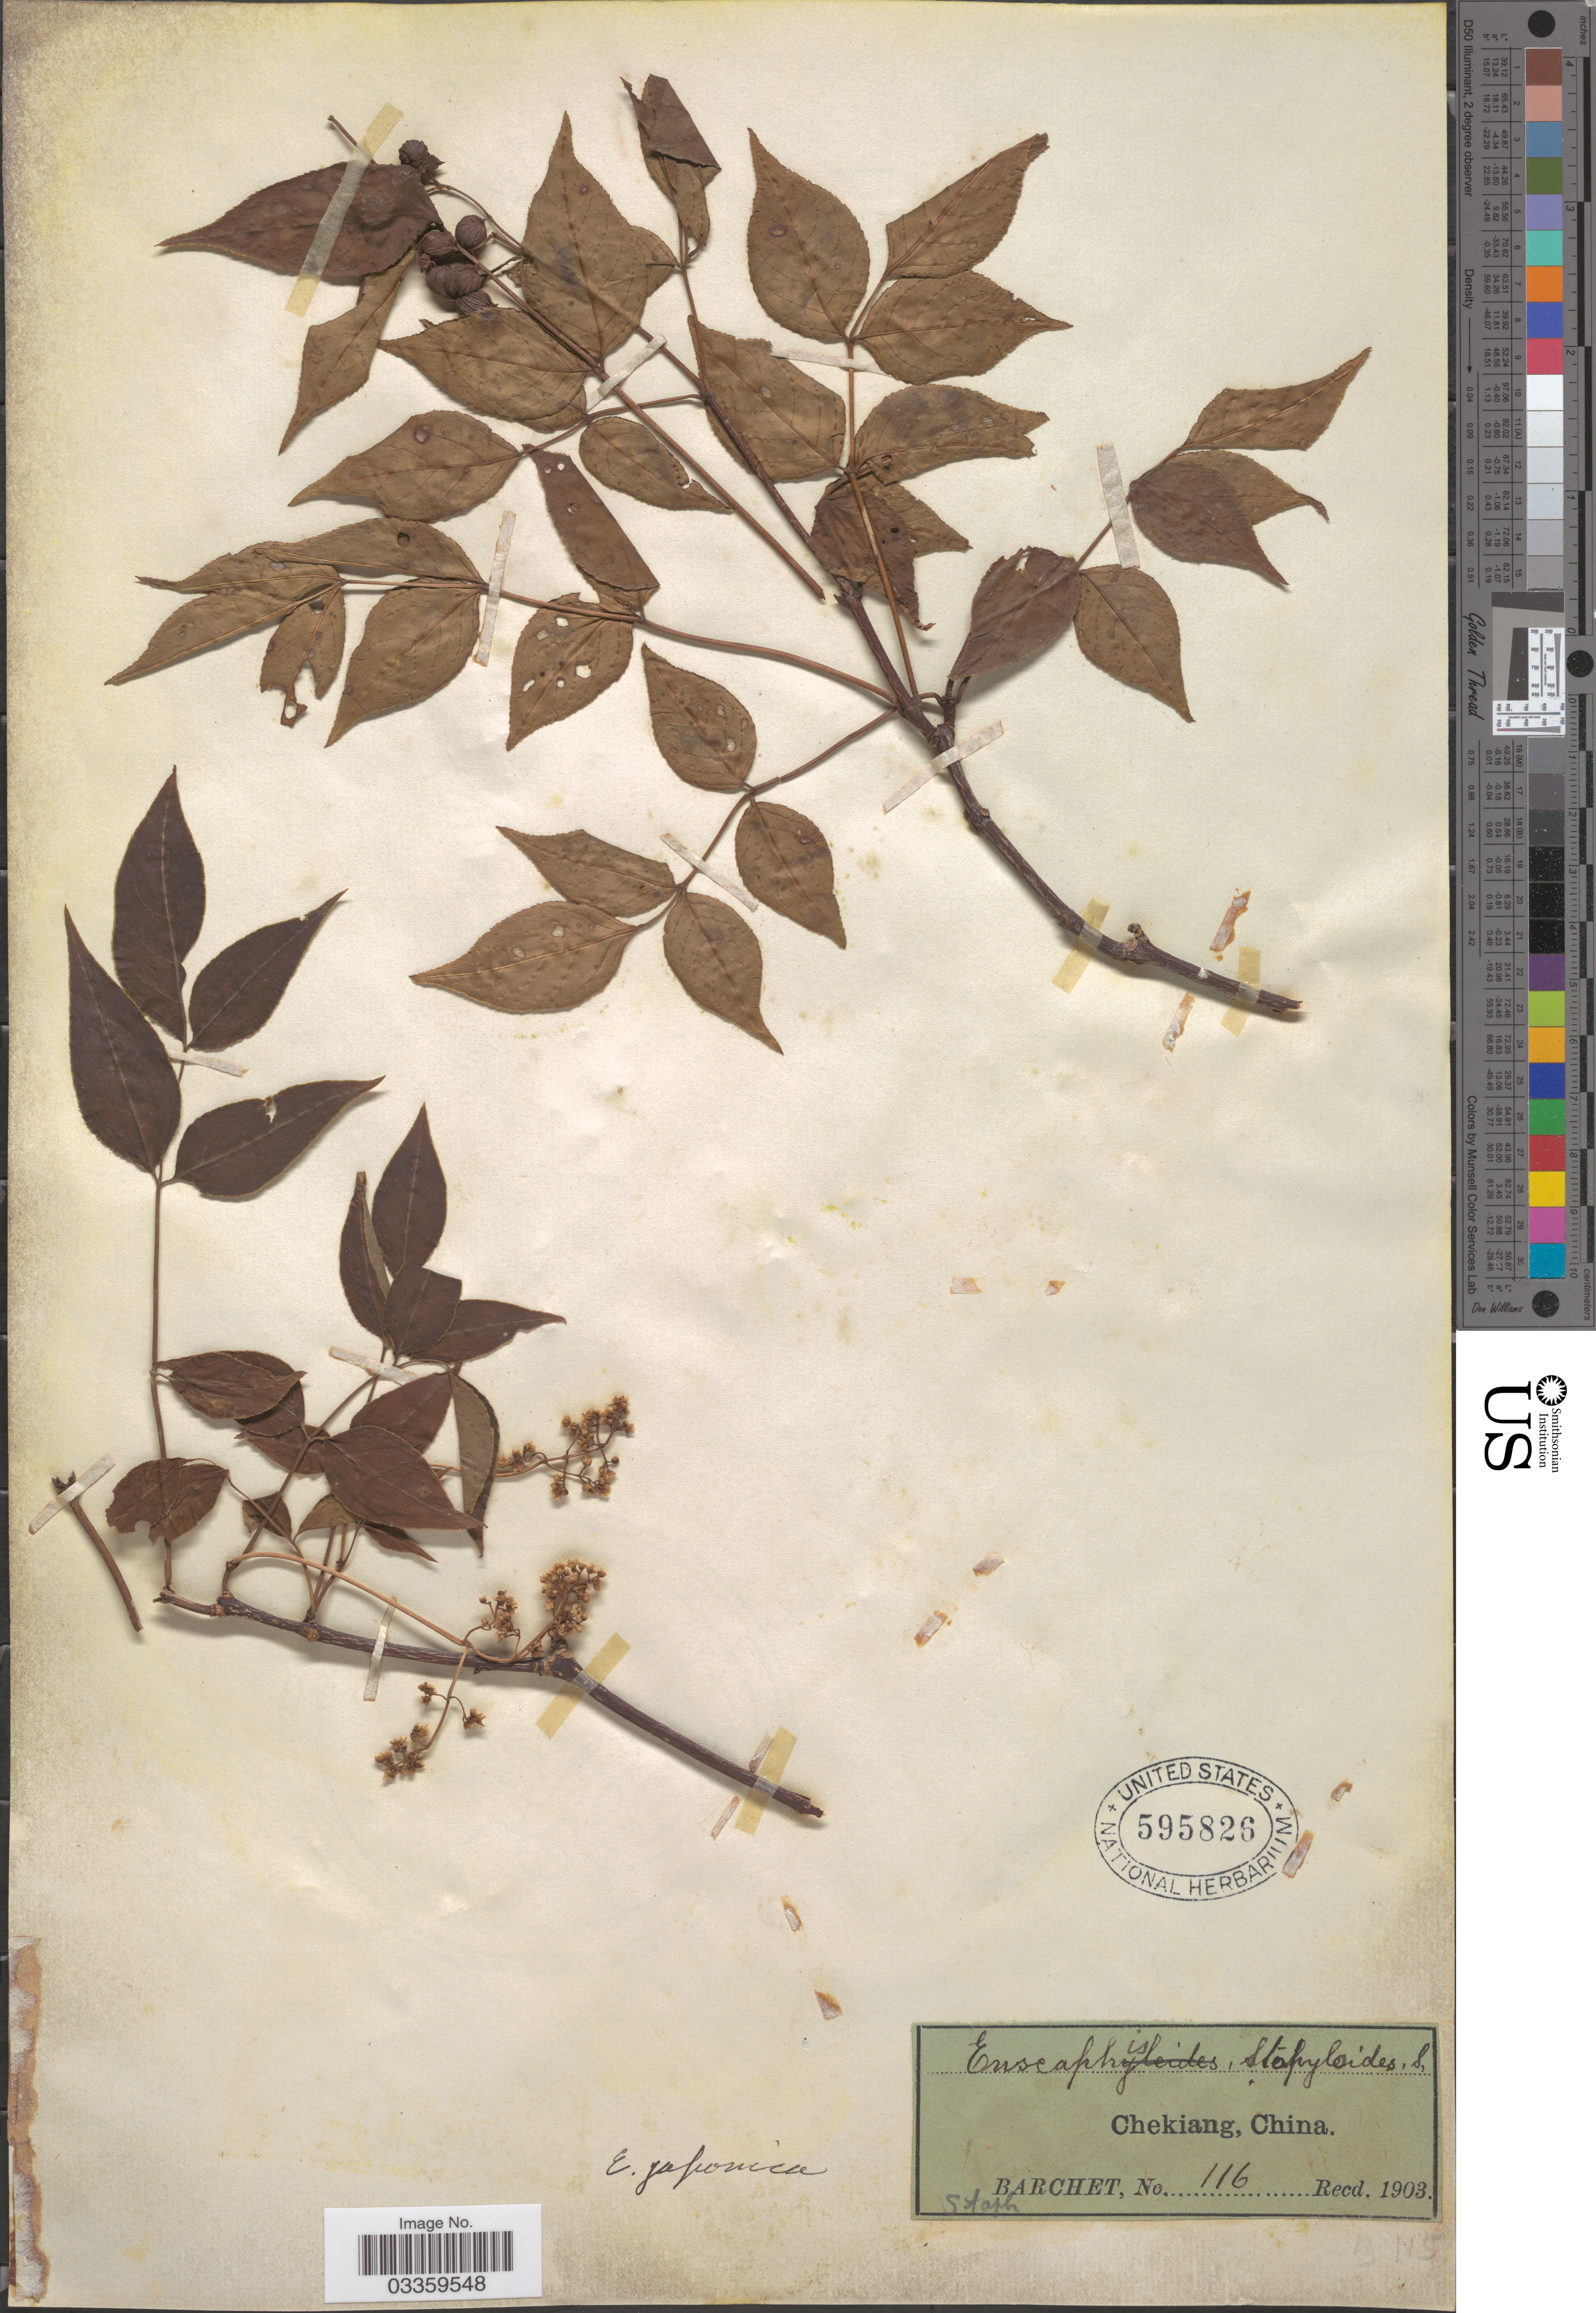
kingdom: Plantae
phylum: Tracheophyta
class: Magnoliopsida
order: Crossosomatales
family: Staphyleaceae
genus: Euscaphis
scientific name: Euscaphis japonica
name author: (Thunb.) Kanitz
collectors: Barchet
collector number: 116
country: China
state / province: Zhejiang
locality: Chekiang.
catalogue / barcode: US 595826